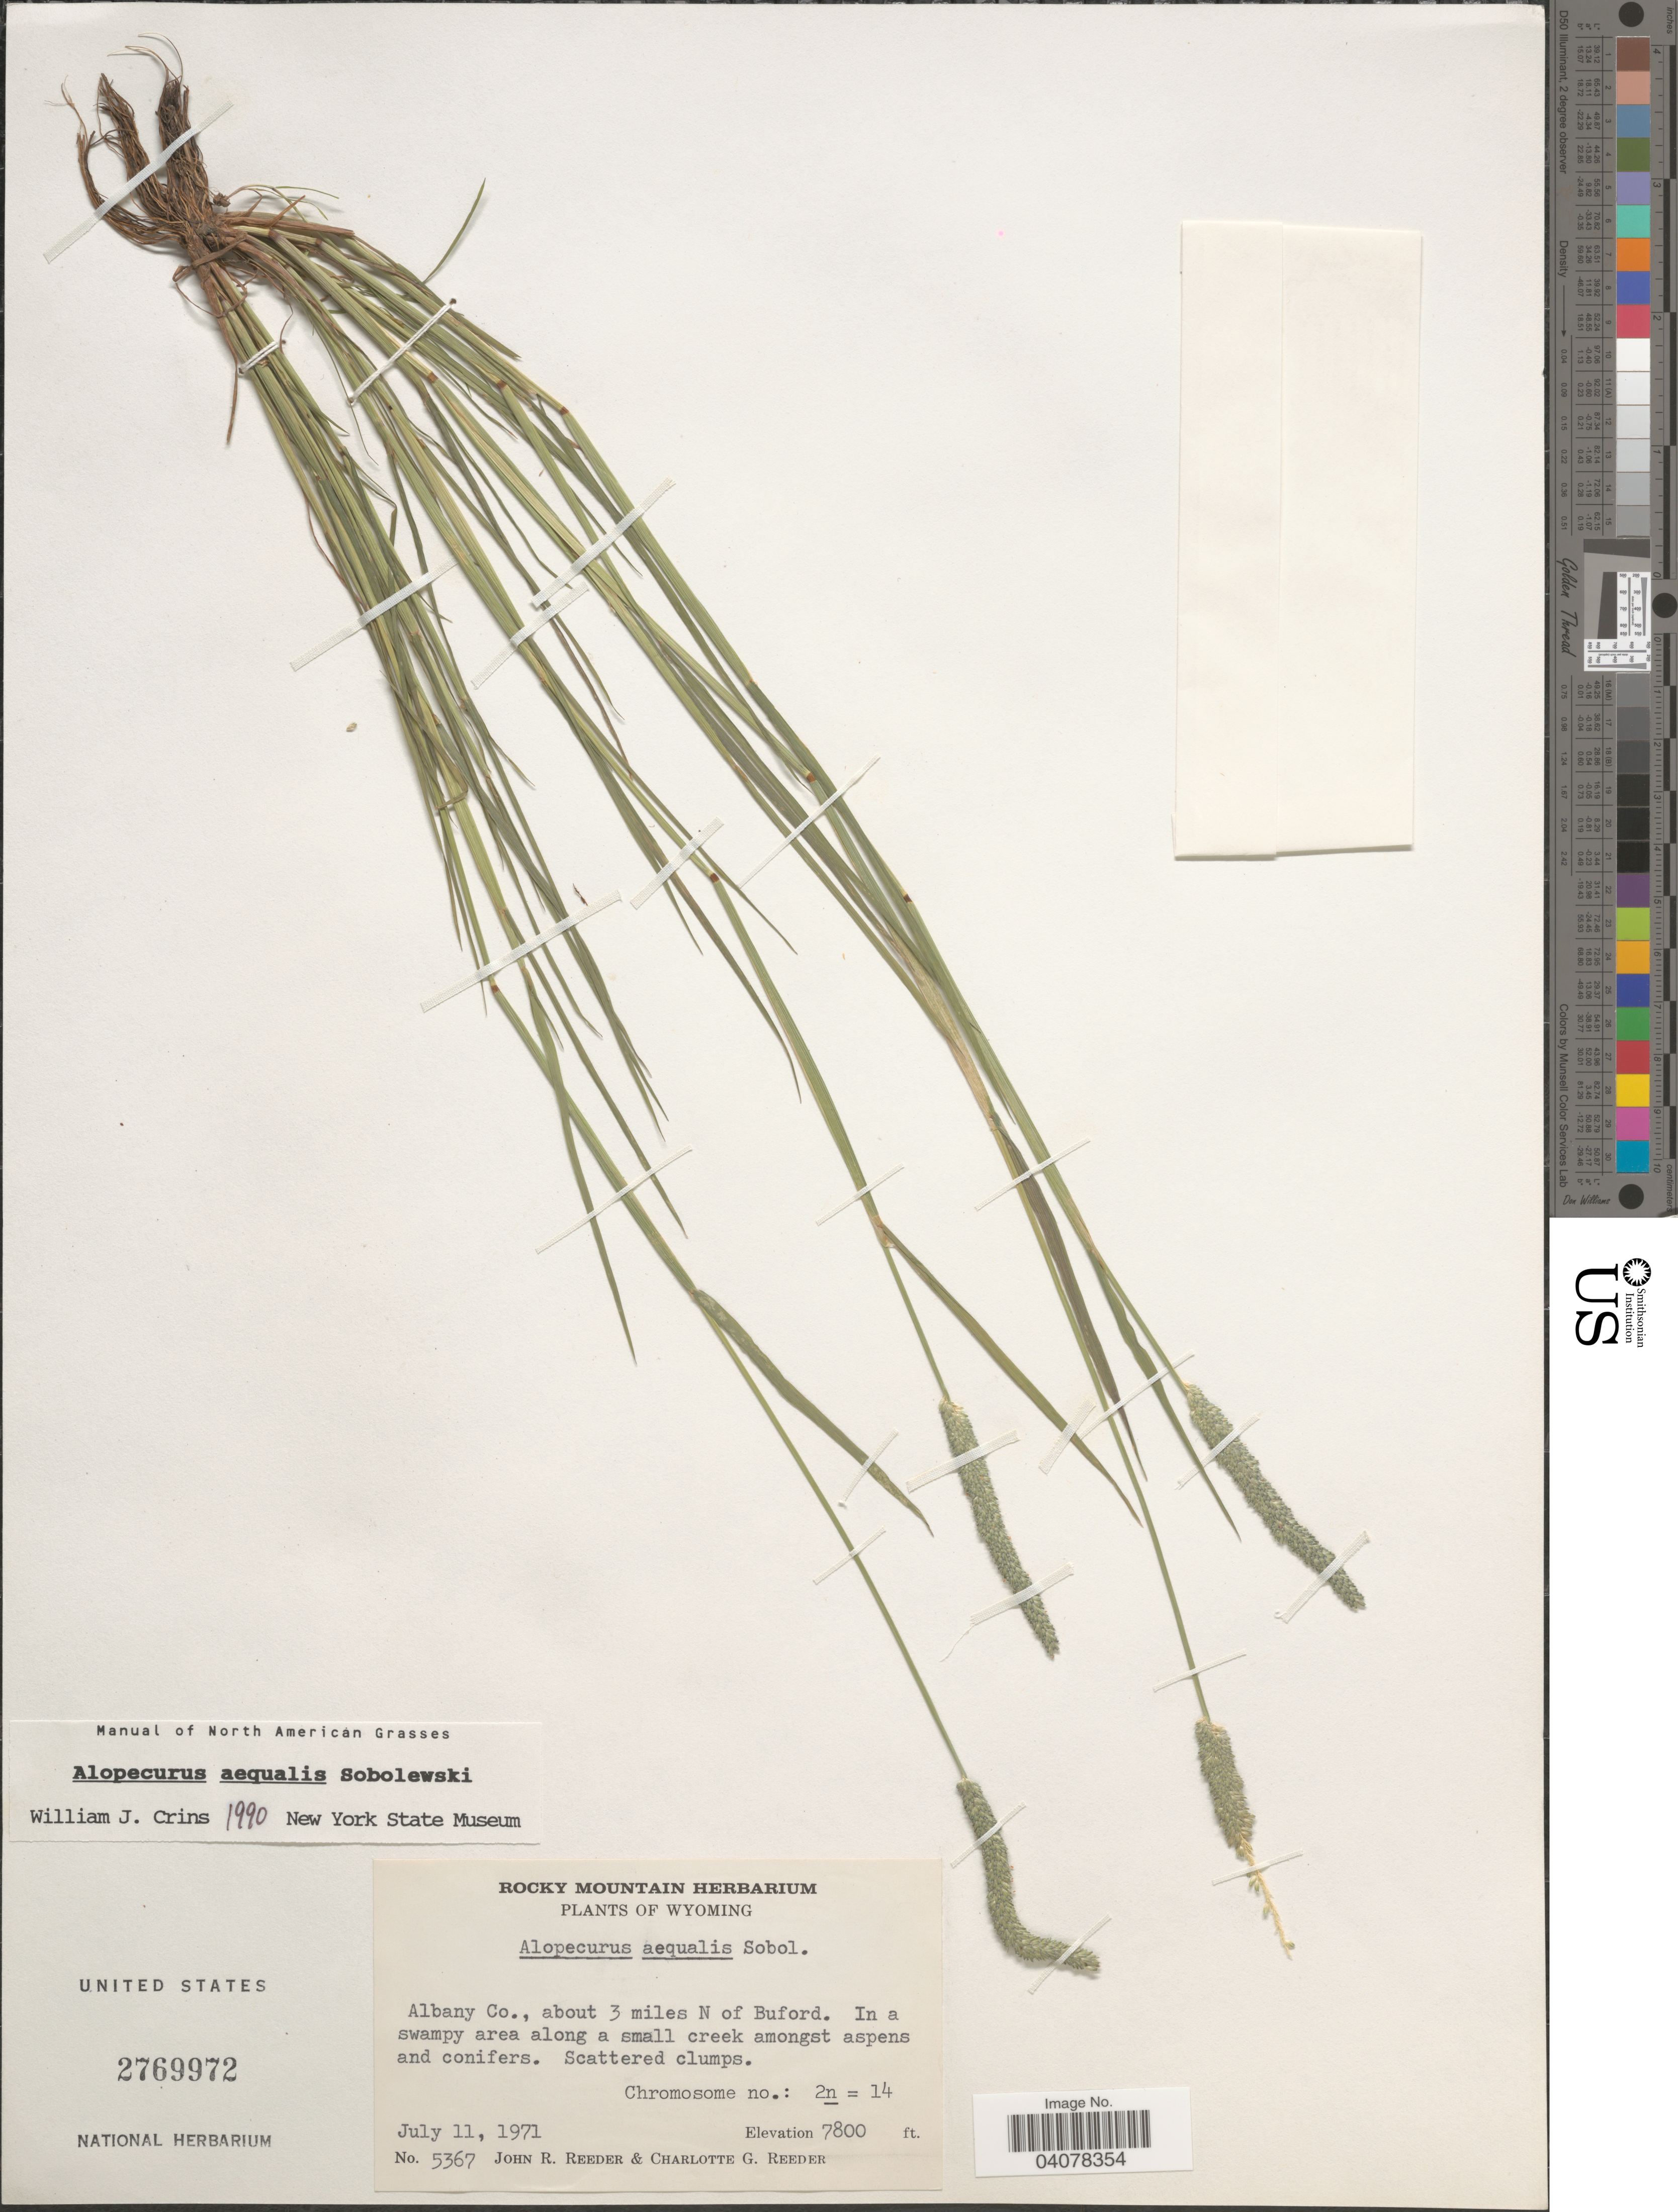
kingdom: Plantae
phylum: Tracheophyta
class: Liliopsida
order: Poales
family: Poaceae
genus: Alopecurus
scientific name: Alopecurus aequalis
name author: Sobol.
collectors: J. R. Reeder & C. G. Reeder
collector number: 5367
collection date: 1971-07-11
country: United States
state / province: Wyoming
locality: Albany Co., about 3 miles N of Bufford.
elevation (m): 2377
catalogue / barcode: US 2769972